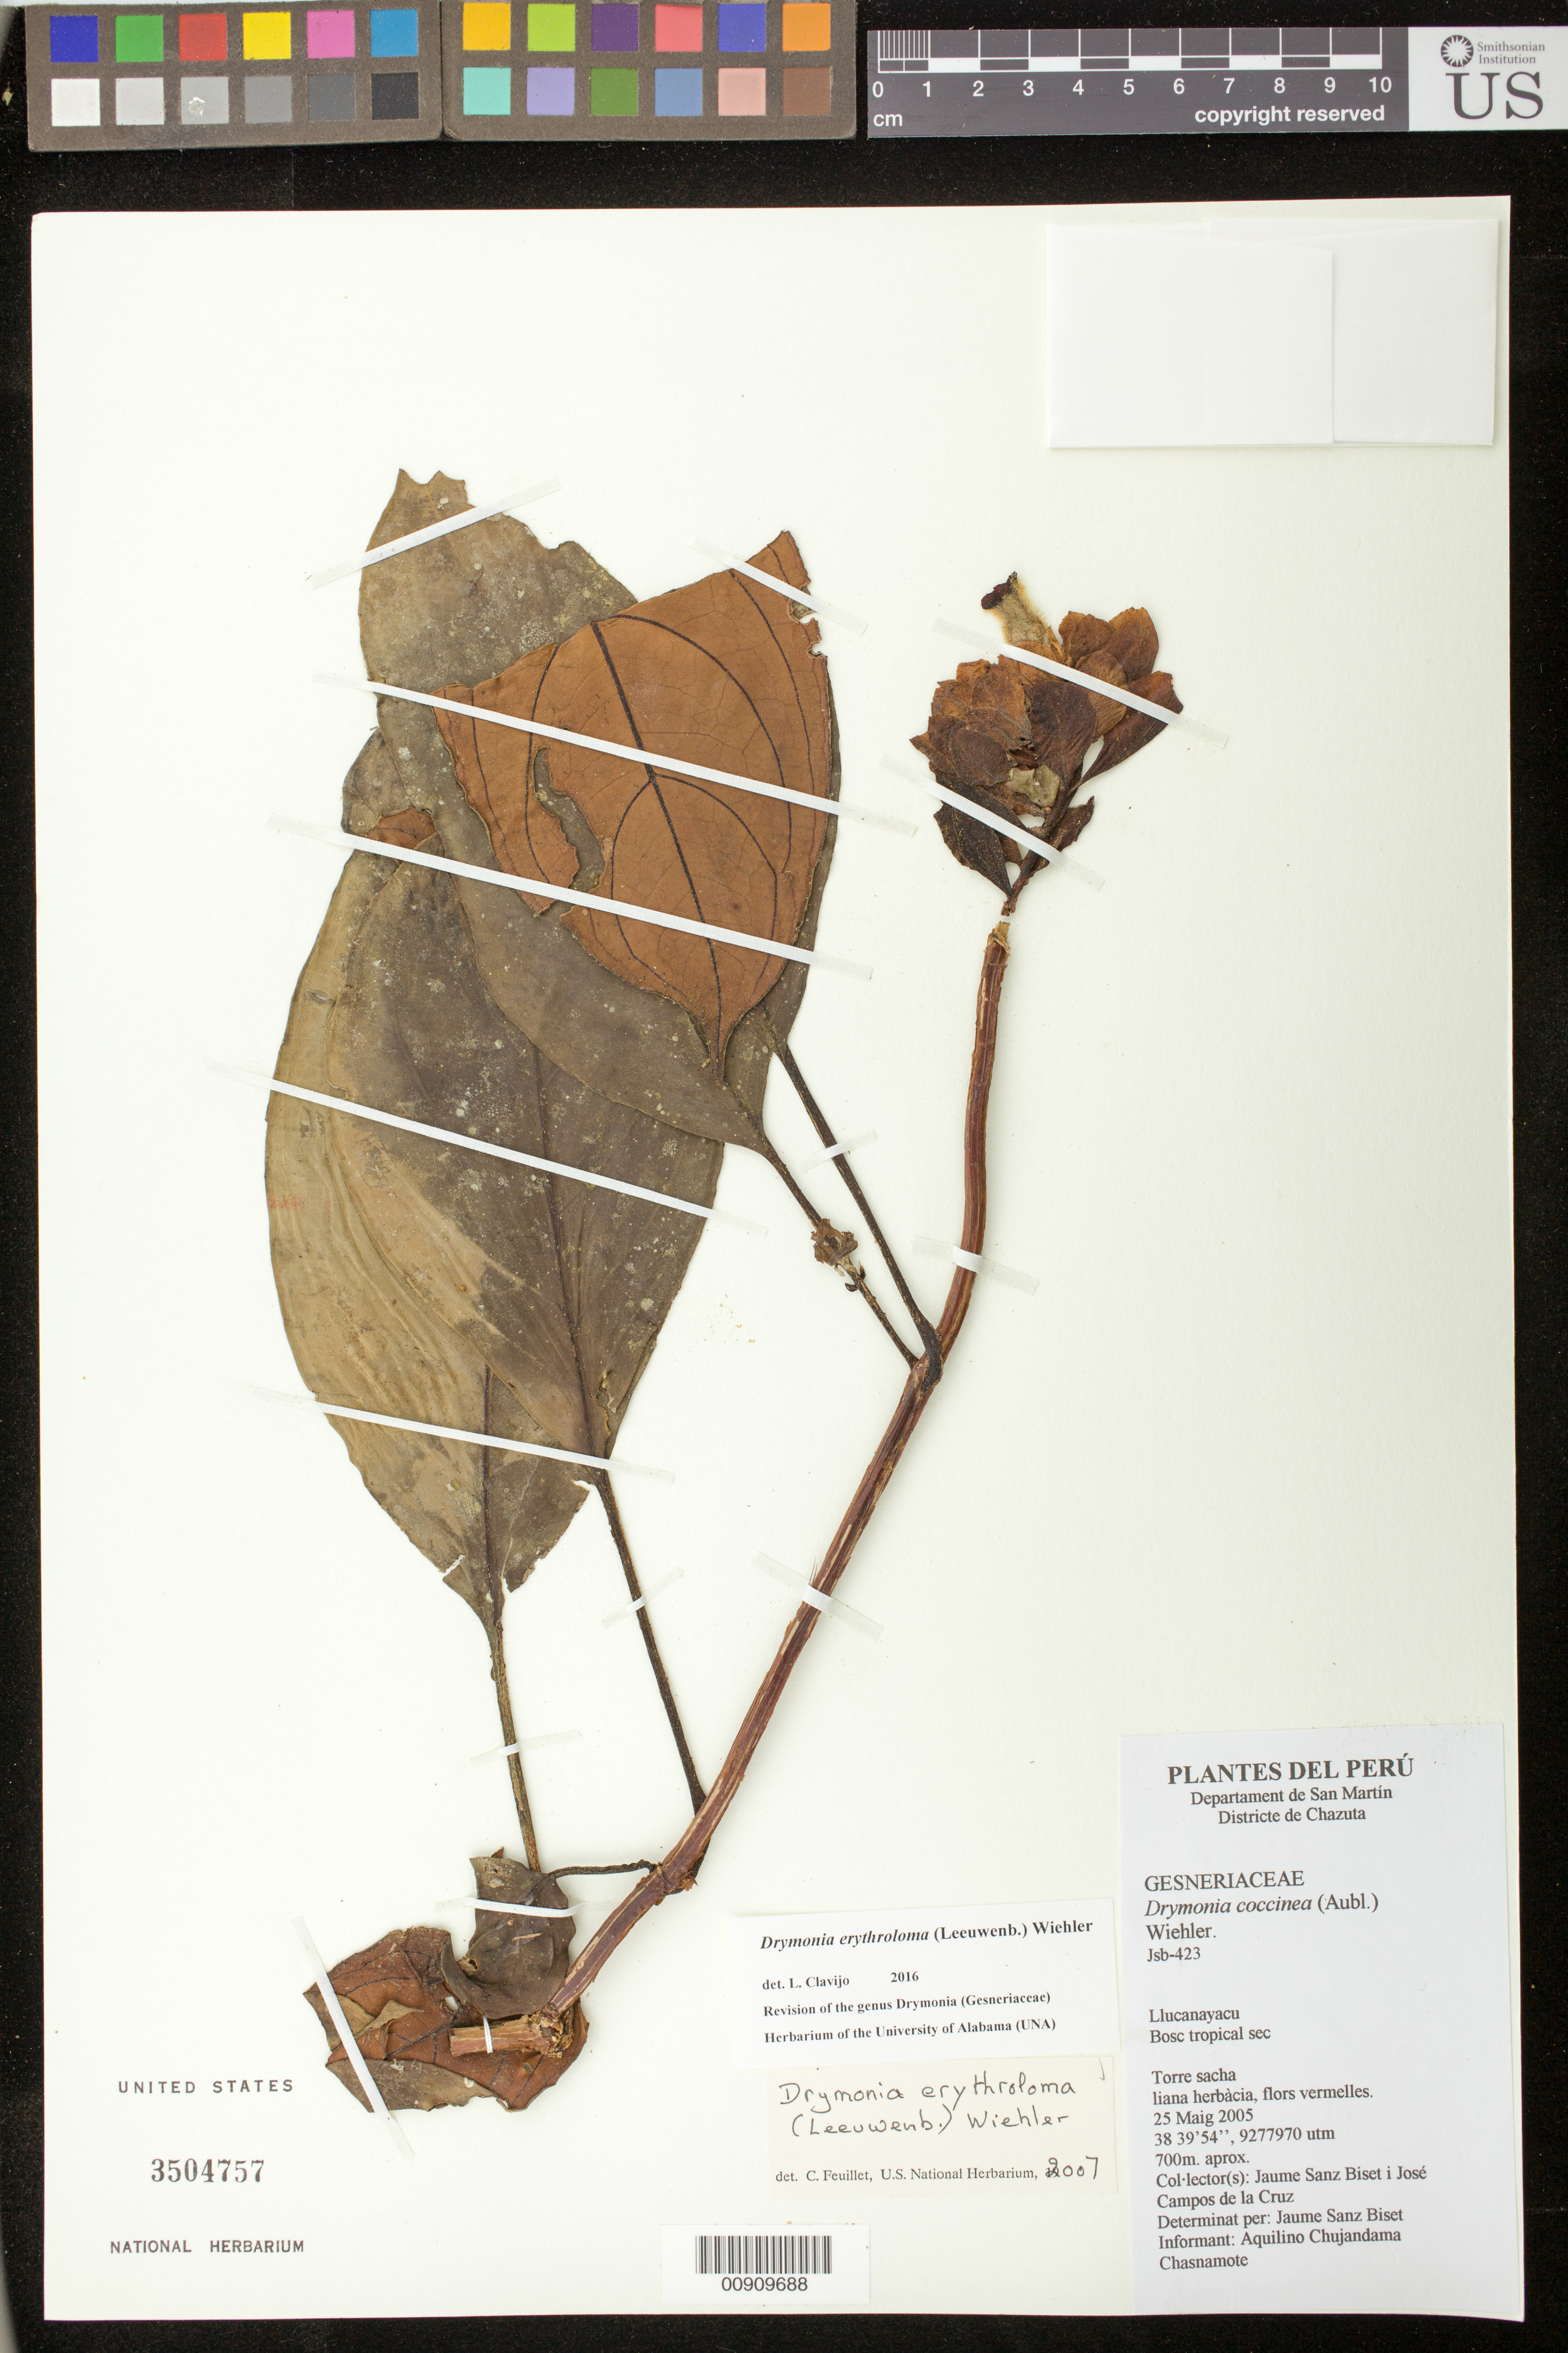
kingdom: Plantae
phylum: Tracheophyta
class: Magnoliopsida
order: Lamiales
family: Gesneriaceae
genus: Drymonia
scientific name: Drymonia erythroloma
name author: (Leeuwenb.) Wiehler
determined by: Feuillet, C.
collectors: J. Sanz Biset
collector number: Jsb- 423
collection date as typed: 25 May 2005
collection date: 2005-05-25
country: Peru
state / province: San Martín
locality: Departament de San Martín, Districte de Chazuta. Llucanayacu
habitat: Bosc tropical sec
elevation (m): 700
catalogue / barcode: US 3504757